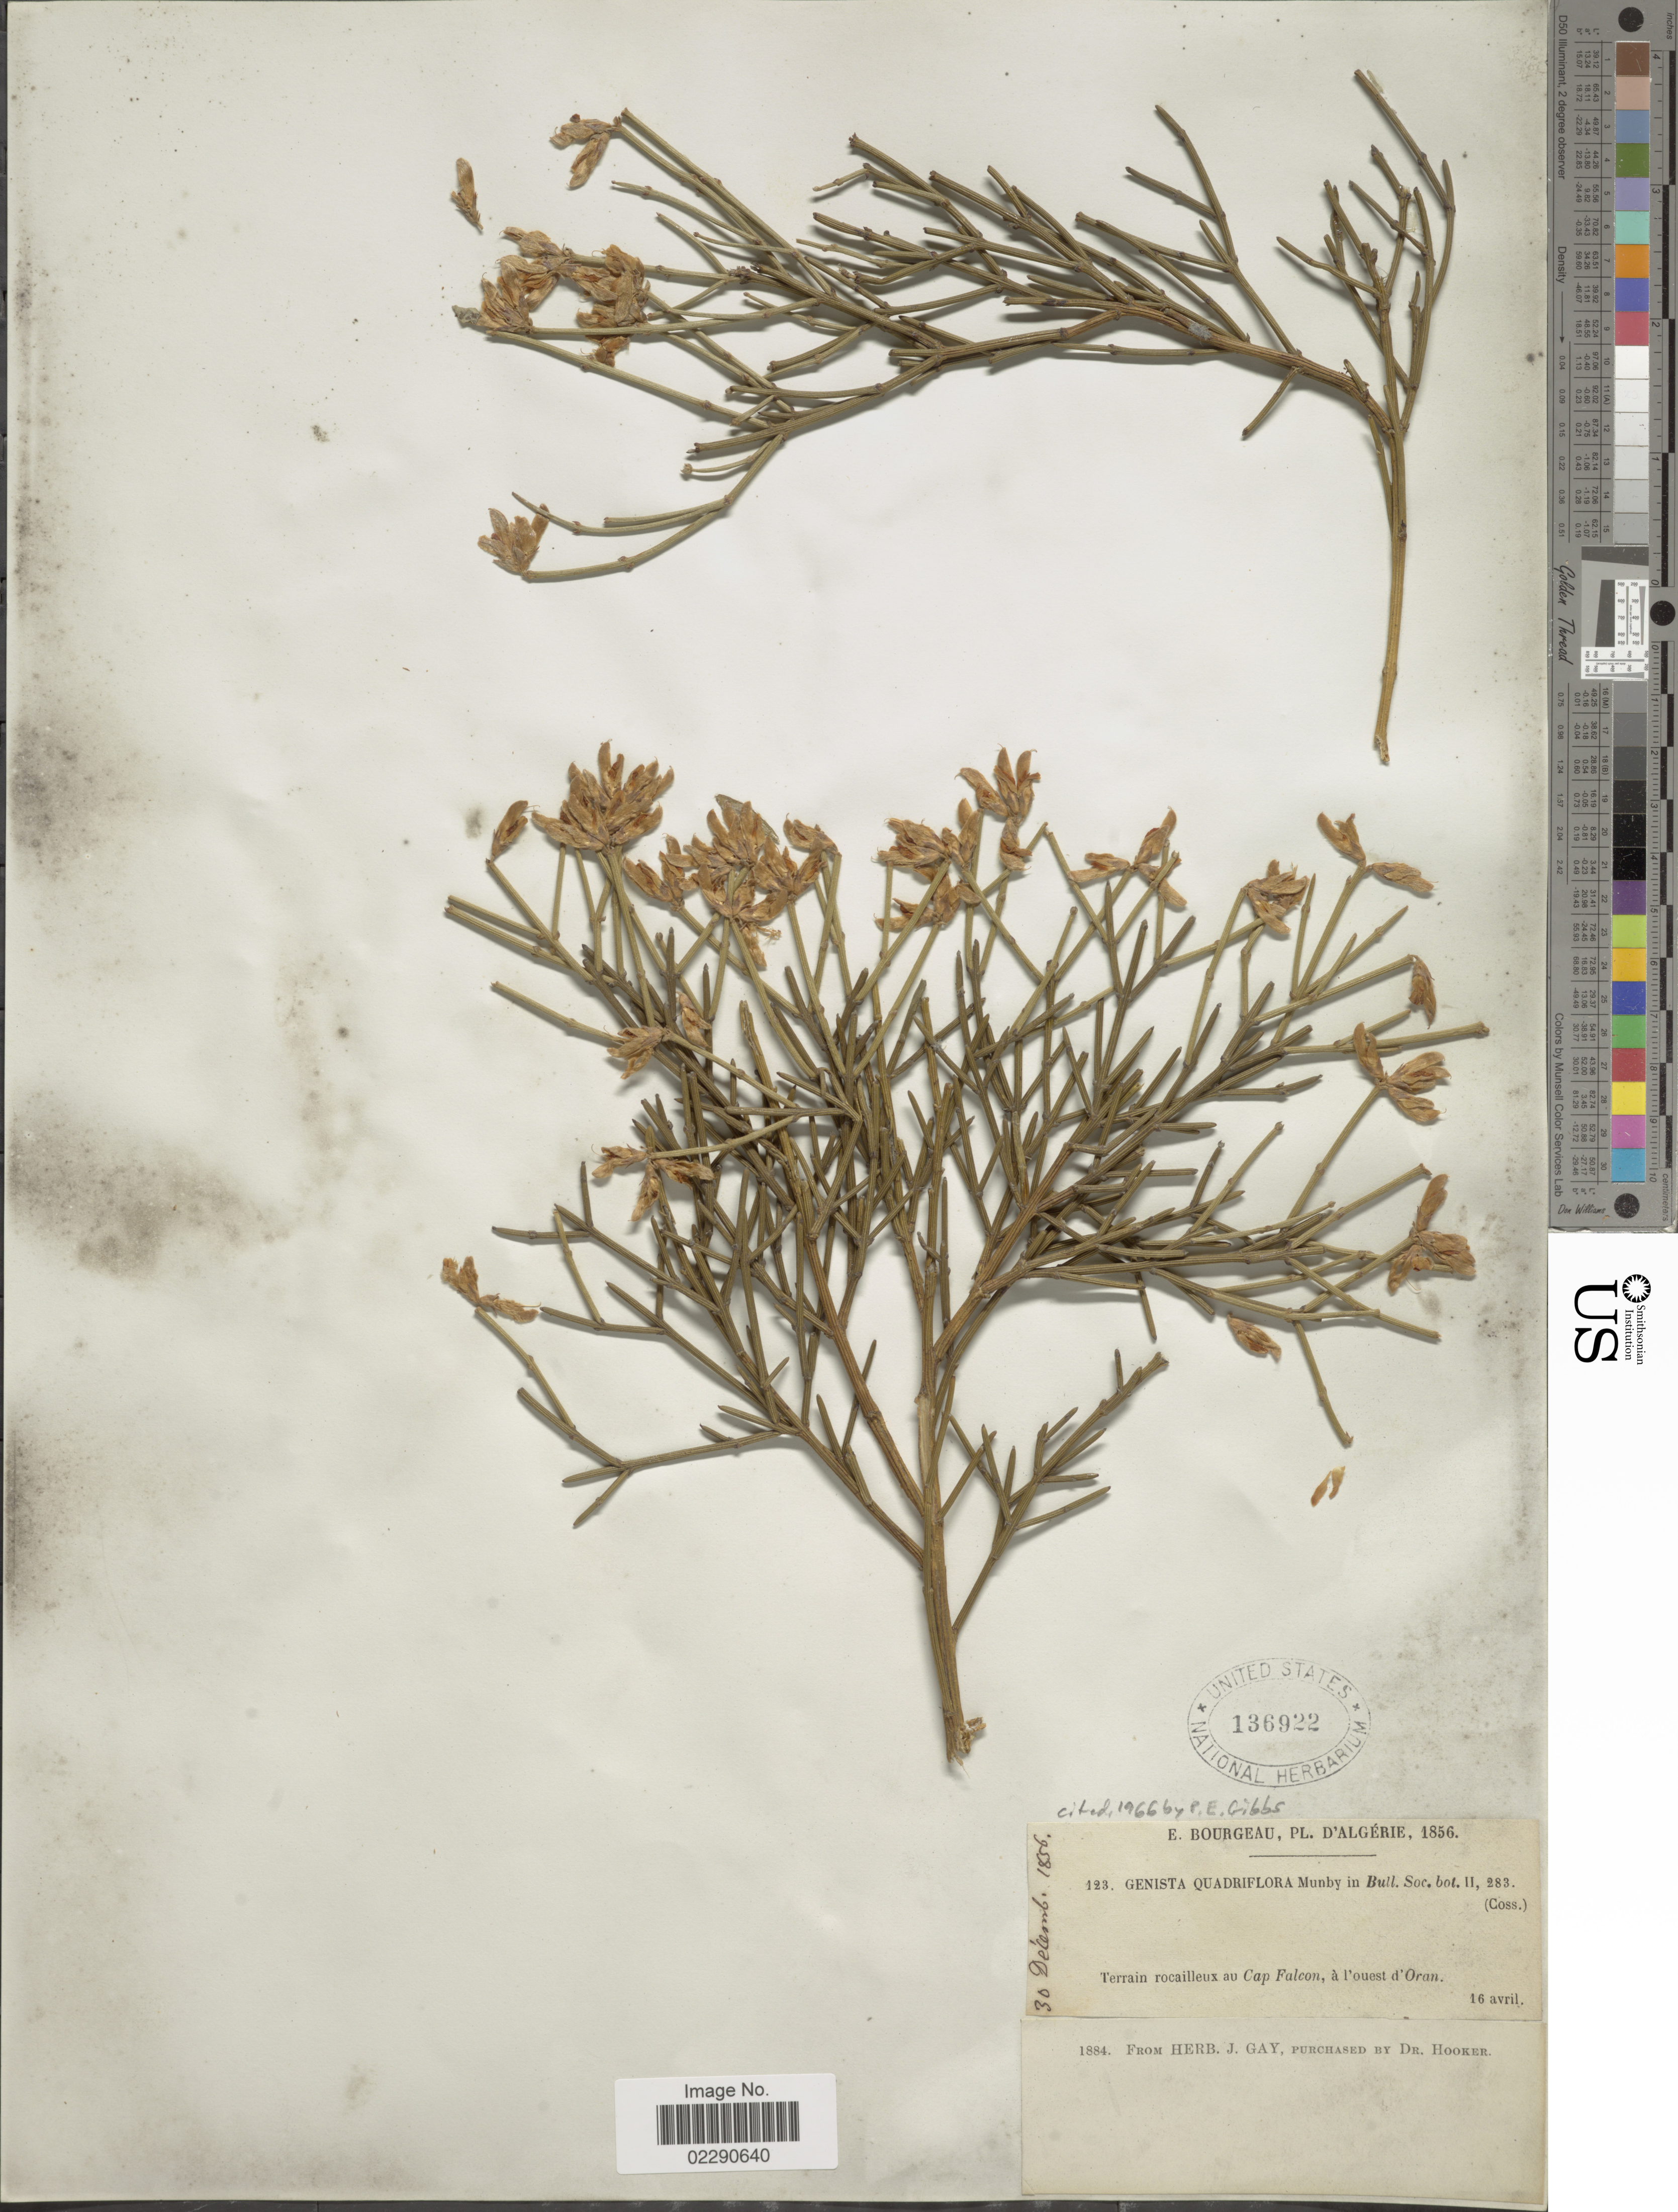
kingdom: Plantae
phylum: Tracheophyta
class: Magnoliopsida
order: Fabales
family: Fabaceae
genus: Genista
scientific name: Genista quadriflora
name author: Munby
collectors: E. Bourgeau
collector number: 123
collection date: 1856-04-16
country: Algeria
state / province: Oran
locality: Cap Falcon, a l'ouest d'Oran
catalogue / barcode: US 136922